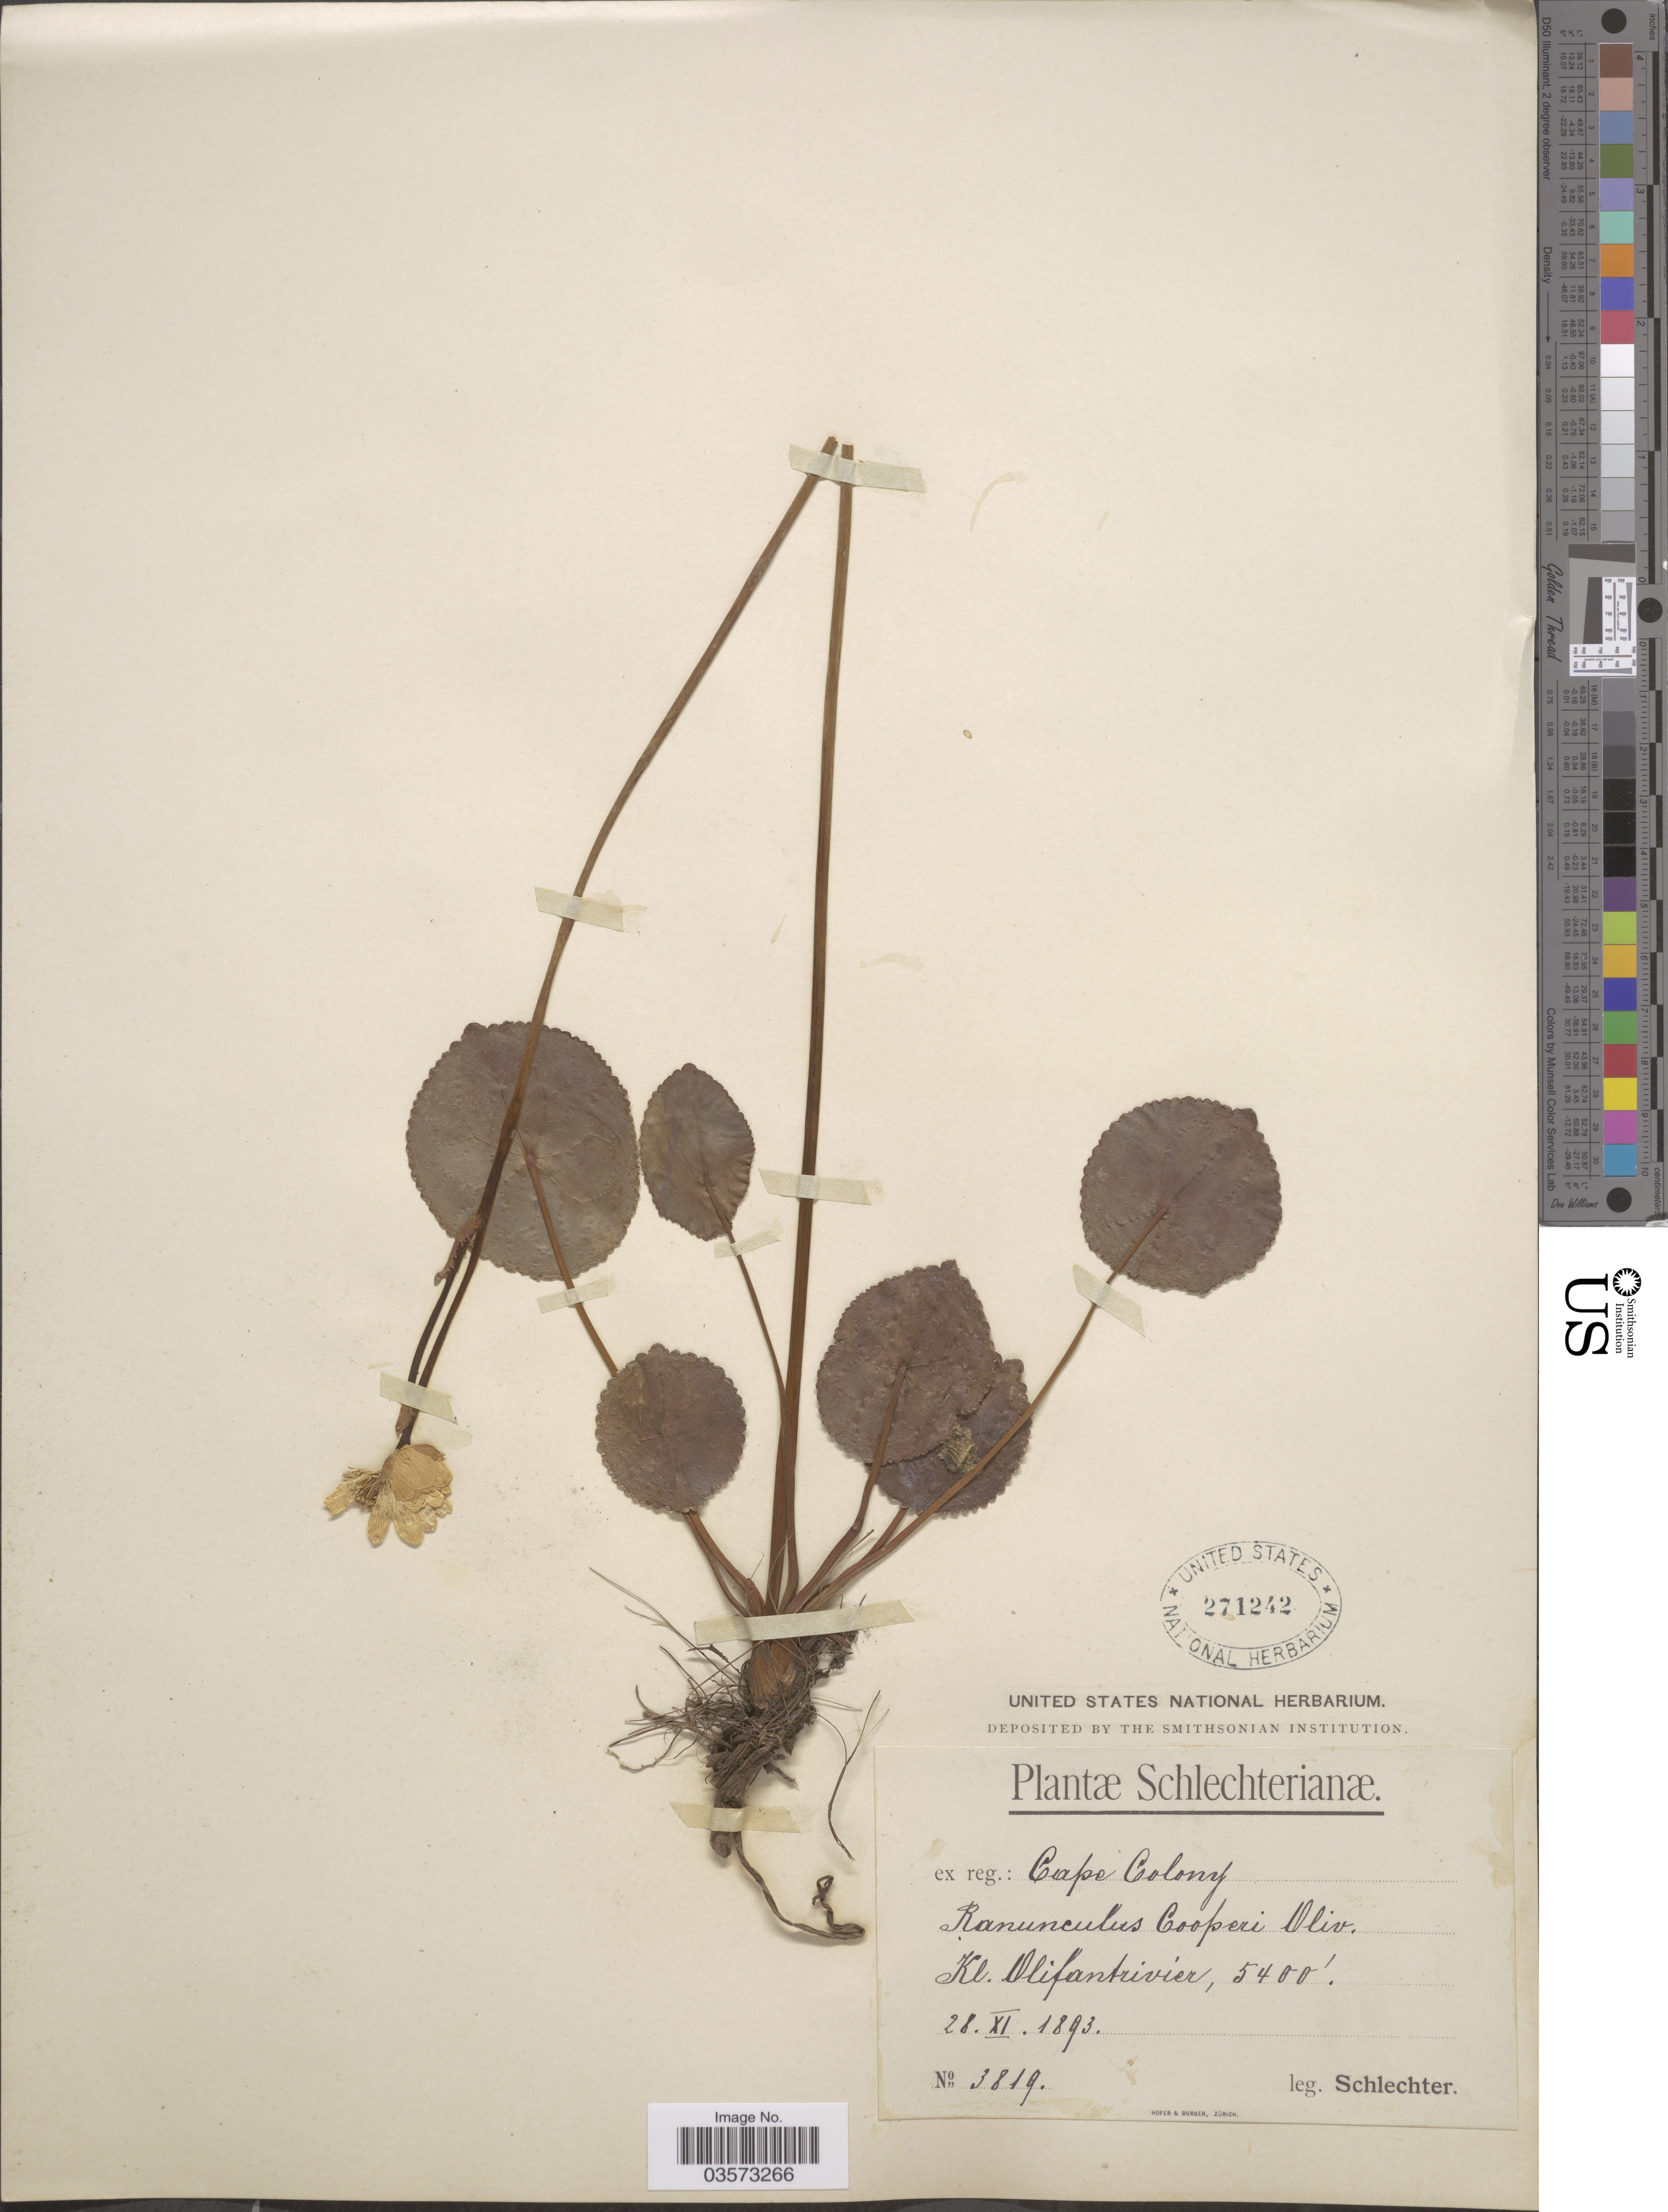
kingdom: Plantae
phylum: Tracheophyta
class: Magnoliopsida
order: Ranunculales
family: Ranunculaceae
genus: Ranunculus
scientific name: Ranunculus cooperi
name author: Oliv.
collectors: Schlechter, --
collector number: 3819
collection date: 1893-11-28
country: South Africa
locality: Ex reg.: Cape Colony. Kl. Olifantrivier.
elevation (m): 1646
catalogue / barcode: US 271242